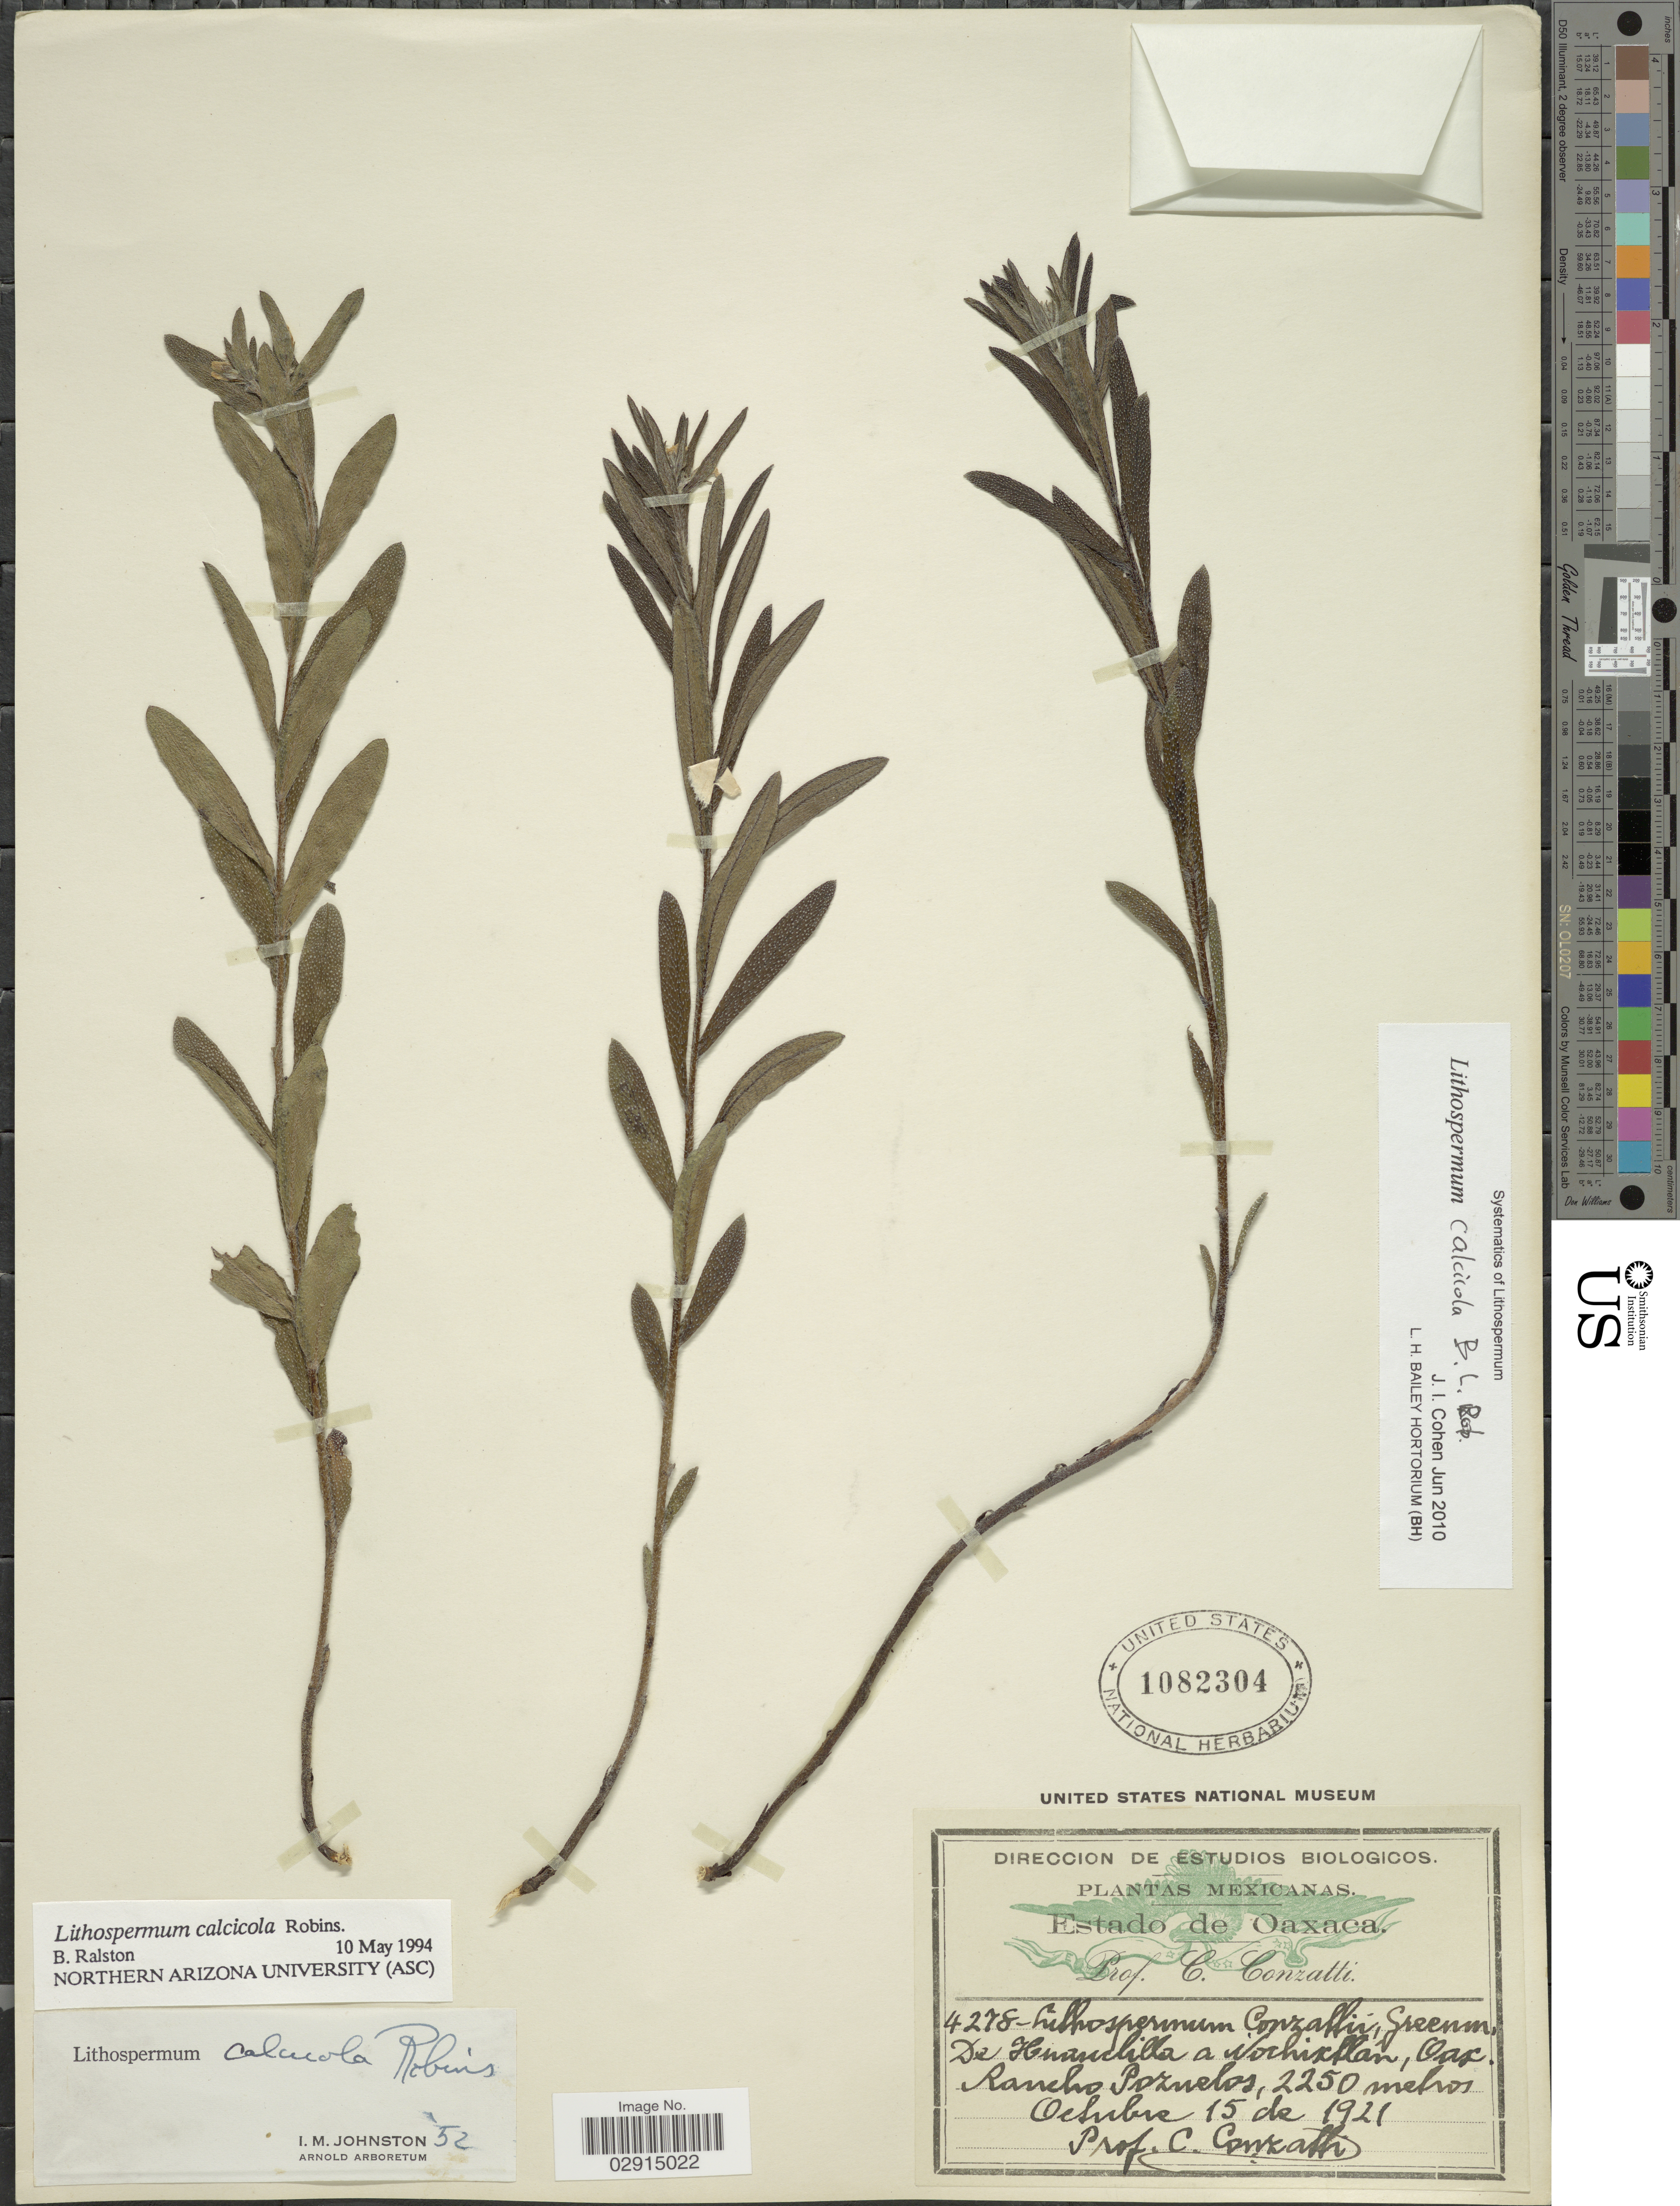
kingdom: Plantae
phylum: Tracheophyta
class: Magnoliopsida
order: Boraginales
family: Boraginaceae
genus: Lithospermum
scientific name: Lithospermum calcicola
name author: B.L. Rob.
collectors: C. Conzatti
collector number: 4278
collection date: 1921-10-15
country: Mexico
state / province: Oaxaca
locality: De Huauclilla a Nochixtlan, Oax. Rancho Pozuelos. Estado de Oaxaca. Mexico.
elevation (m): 2250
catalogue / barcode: US 1082304